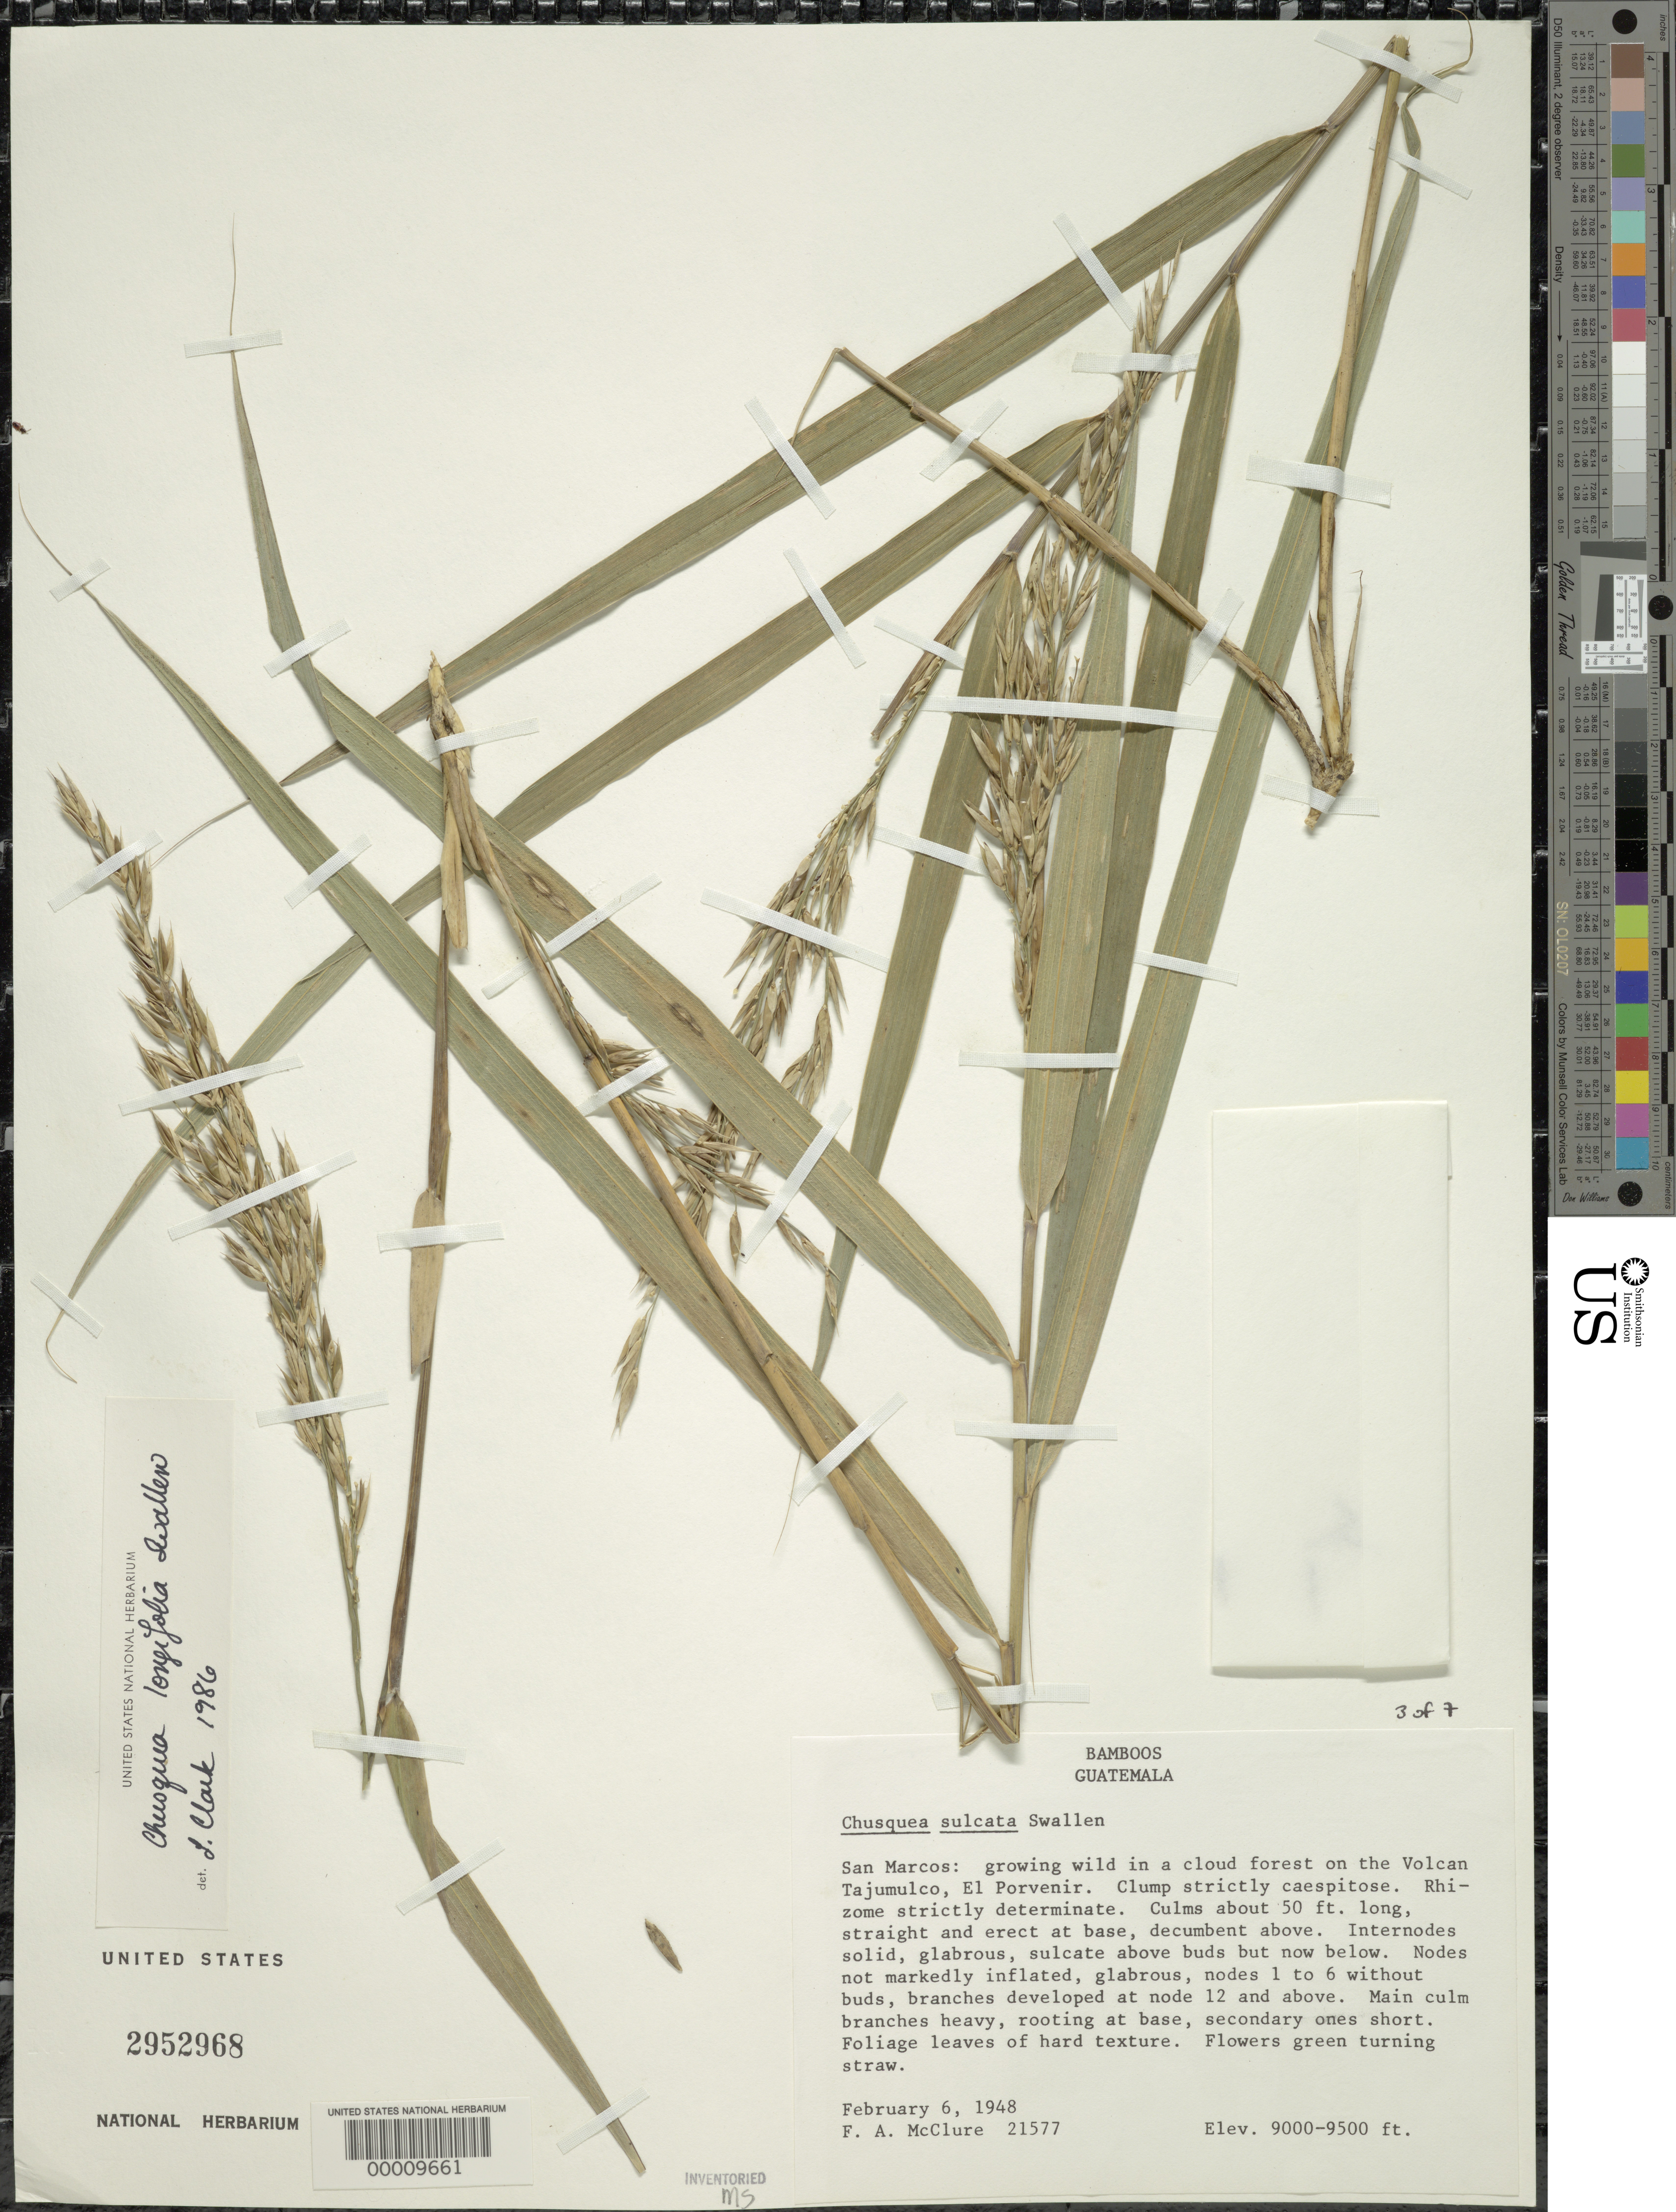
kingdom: Plantae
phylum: Tracheophyta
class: Liliopsida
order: Poales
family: Poaceae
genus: Chusquea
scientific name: Chusquea longifolia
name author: Swallen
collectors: F. A. McClure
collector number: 21577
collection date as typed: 06 Feb 1948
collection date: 1948-02-06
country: Guatemala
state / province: San Marcos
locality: Volcan Tajumulco, El Porvenir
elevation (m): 2745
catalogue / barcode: US 2952968